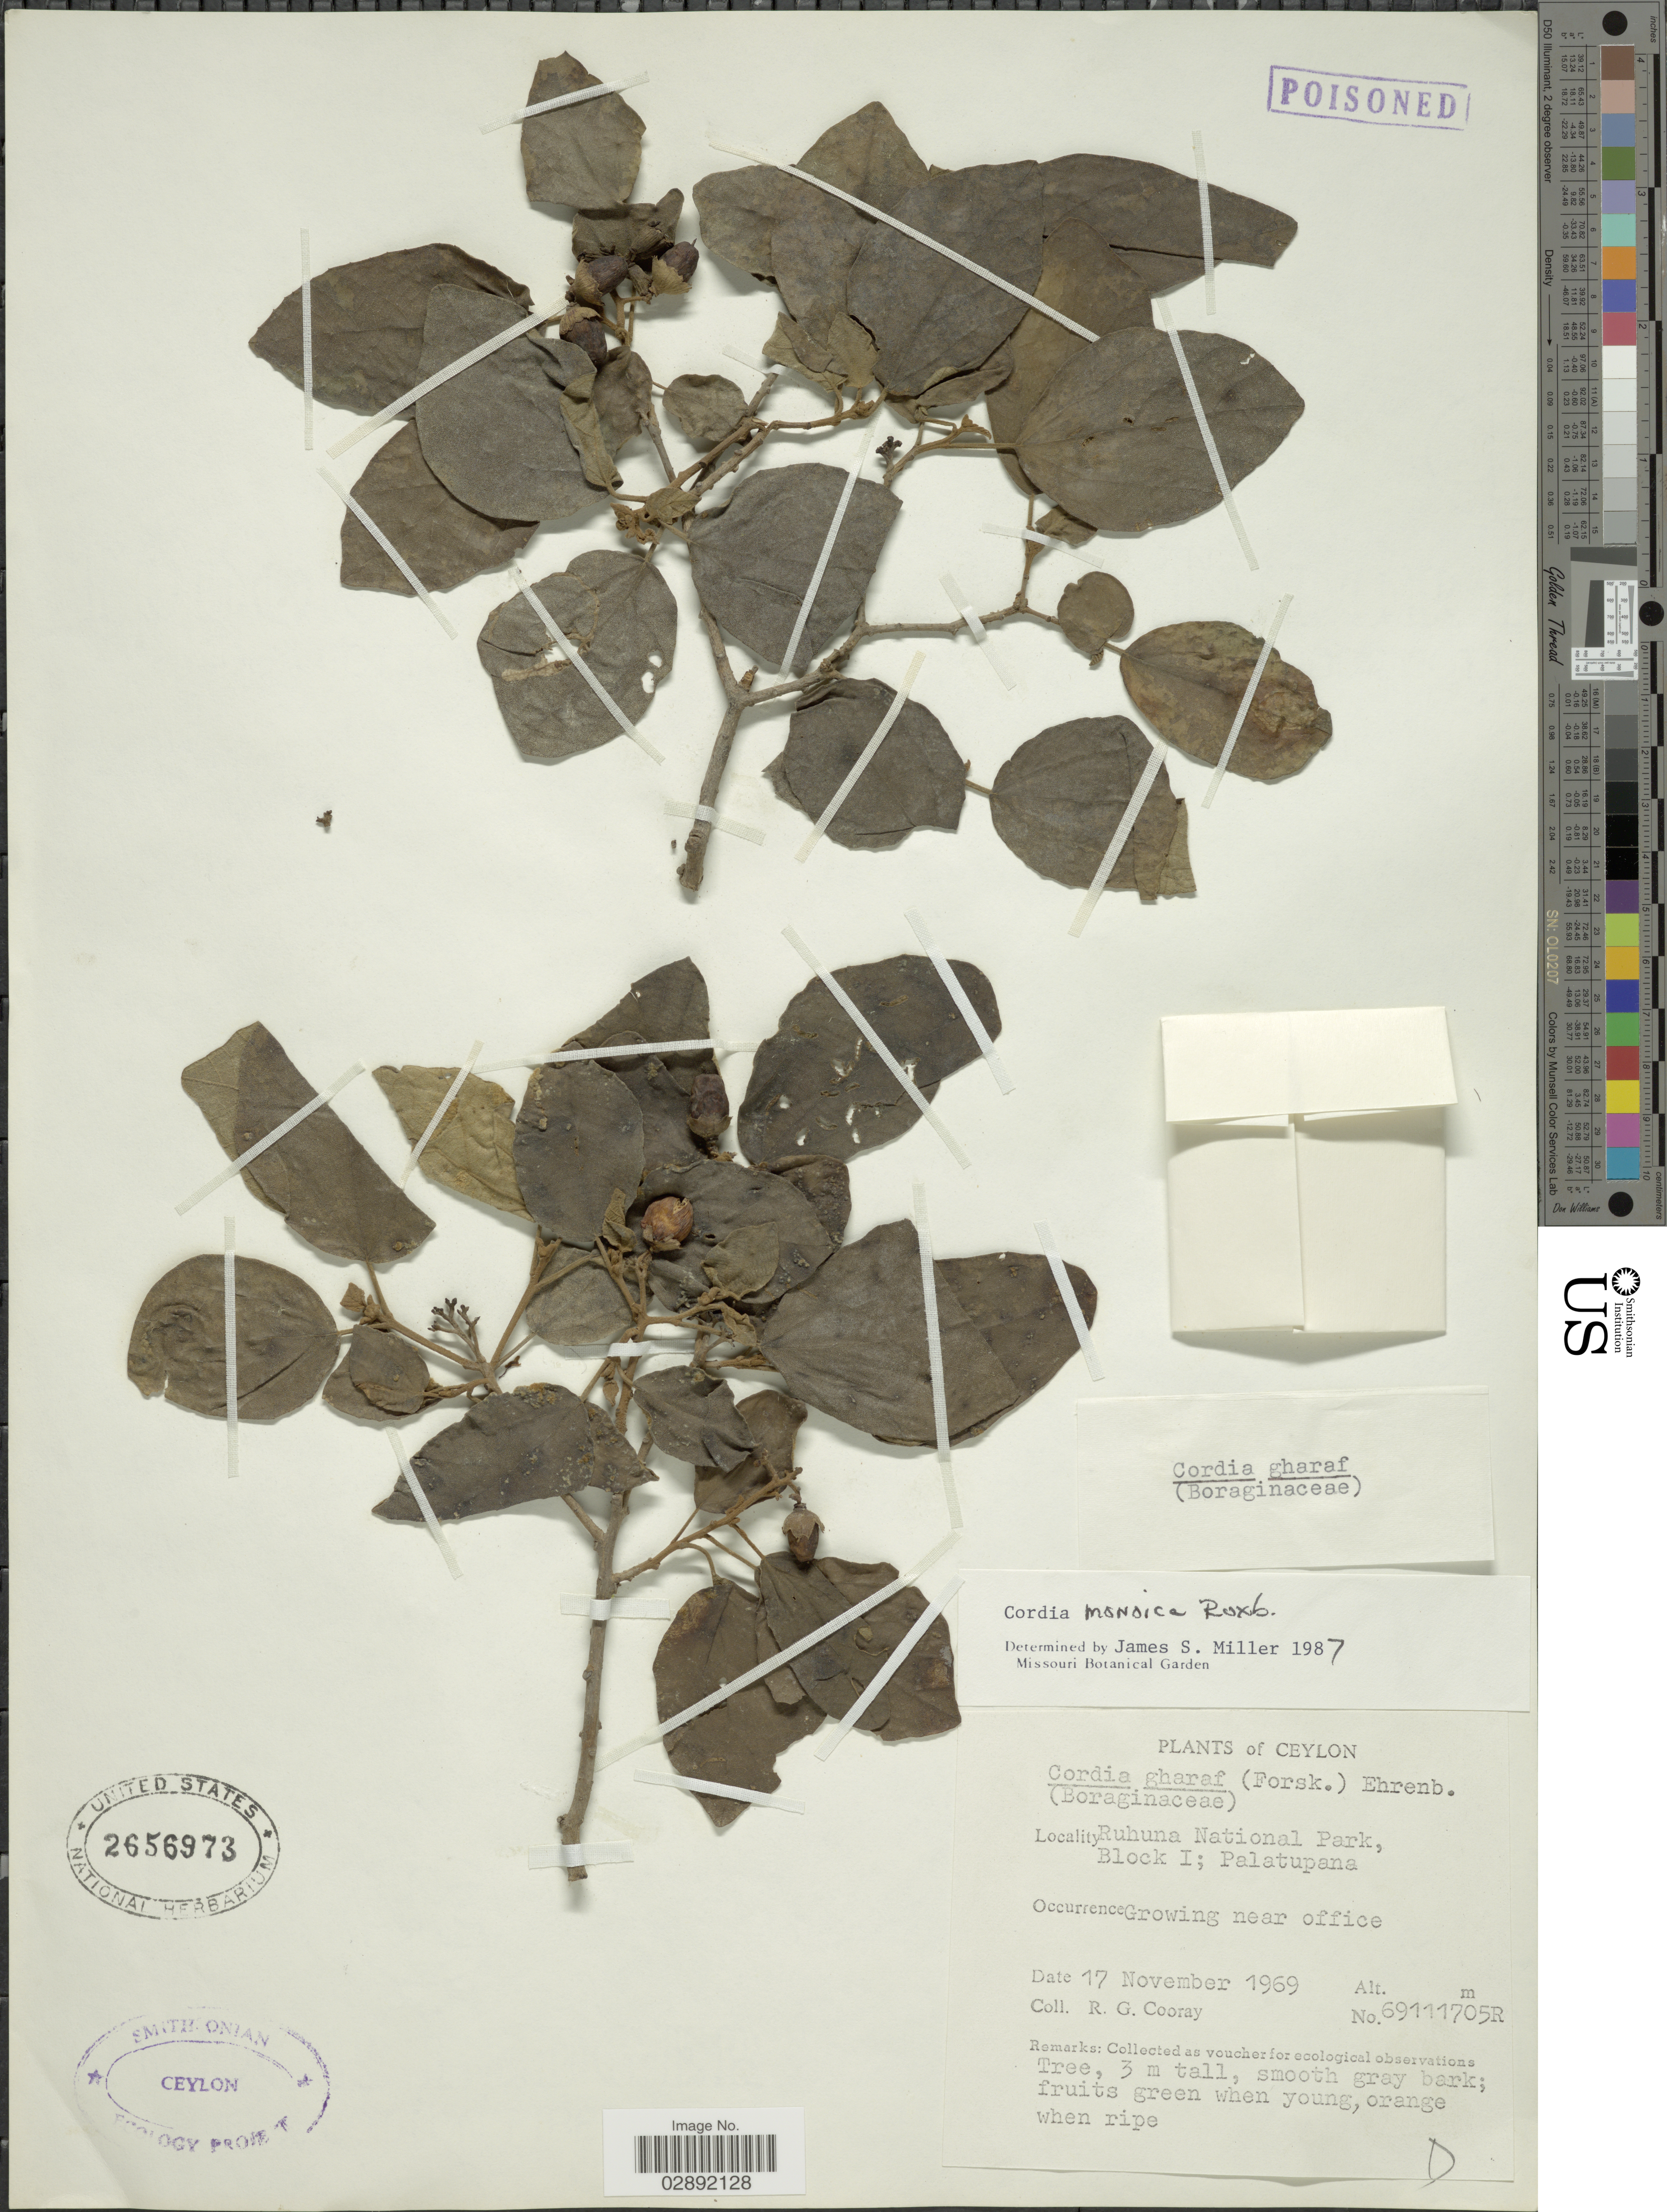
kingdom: Plantae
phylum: Tracheophyta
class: Magnoliopsida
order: Boraginales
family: Cordiaceae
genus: Cordia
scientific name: Cordia monoica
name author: Roxb.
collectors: R. Cooray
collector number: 69111705R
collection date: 1969-11-17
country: Sri Lanka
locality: Ceylon. Ruhuna National Park, Block I; Palatupana.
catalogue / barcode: US 2656973